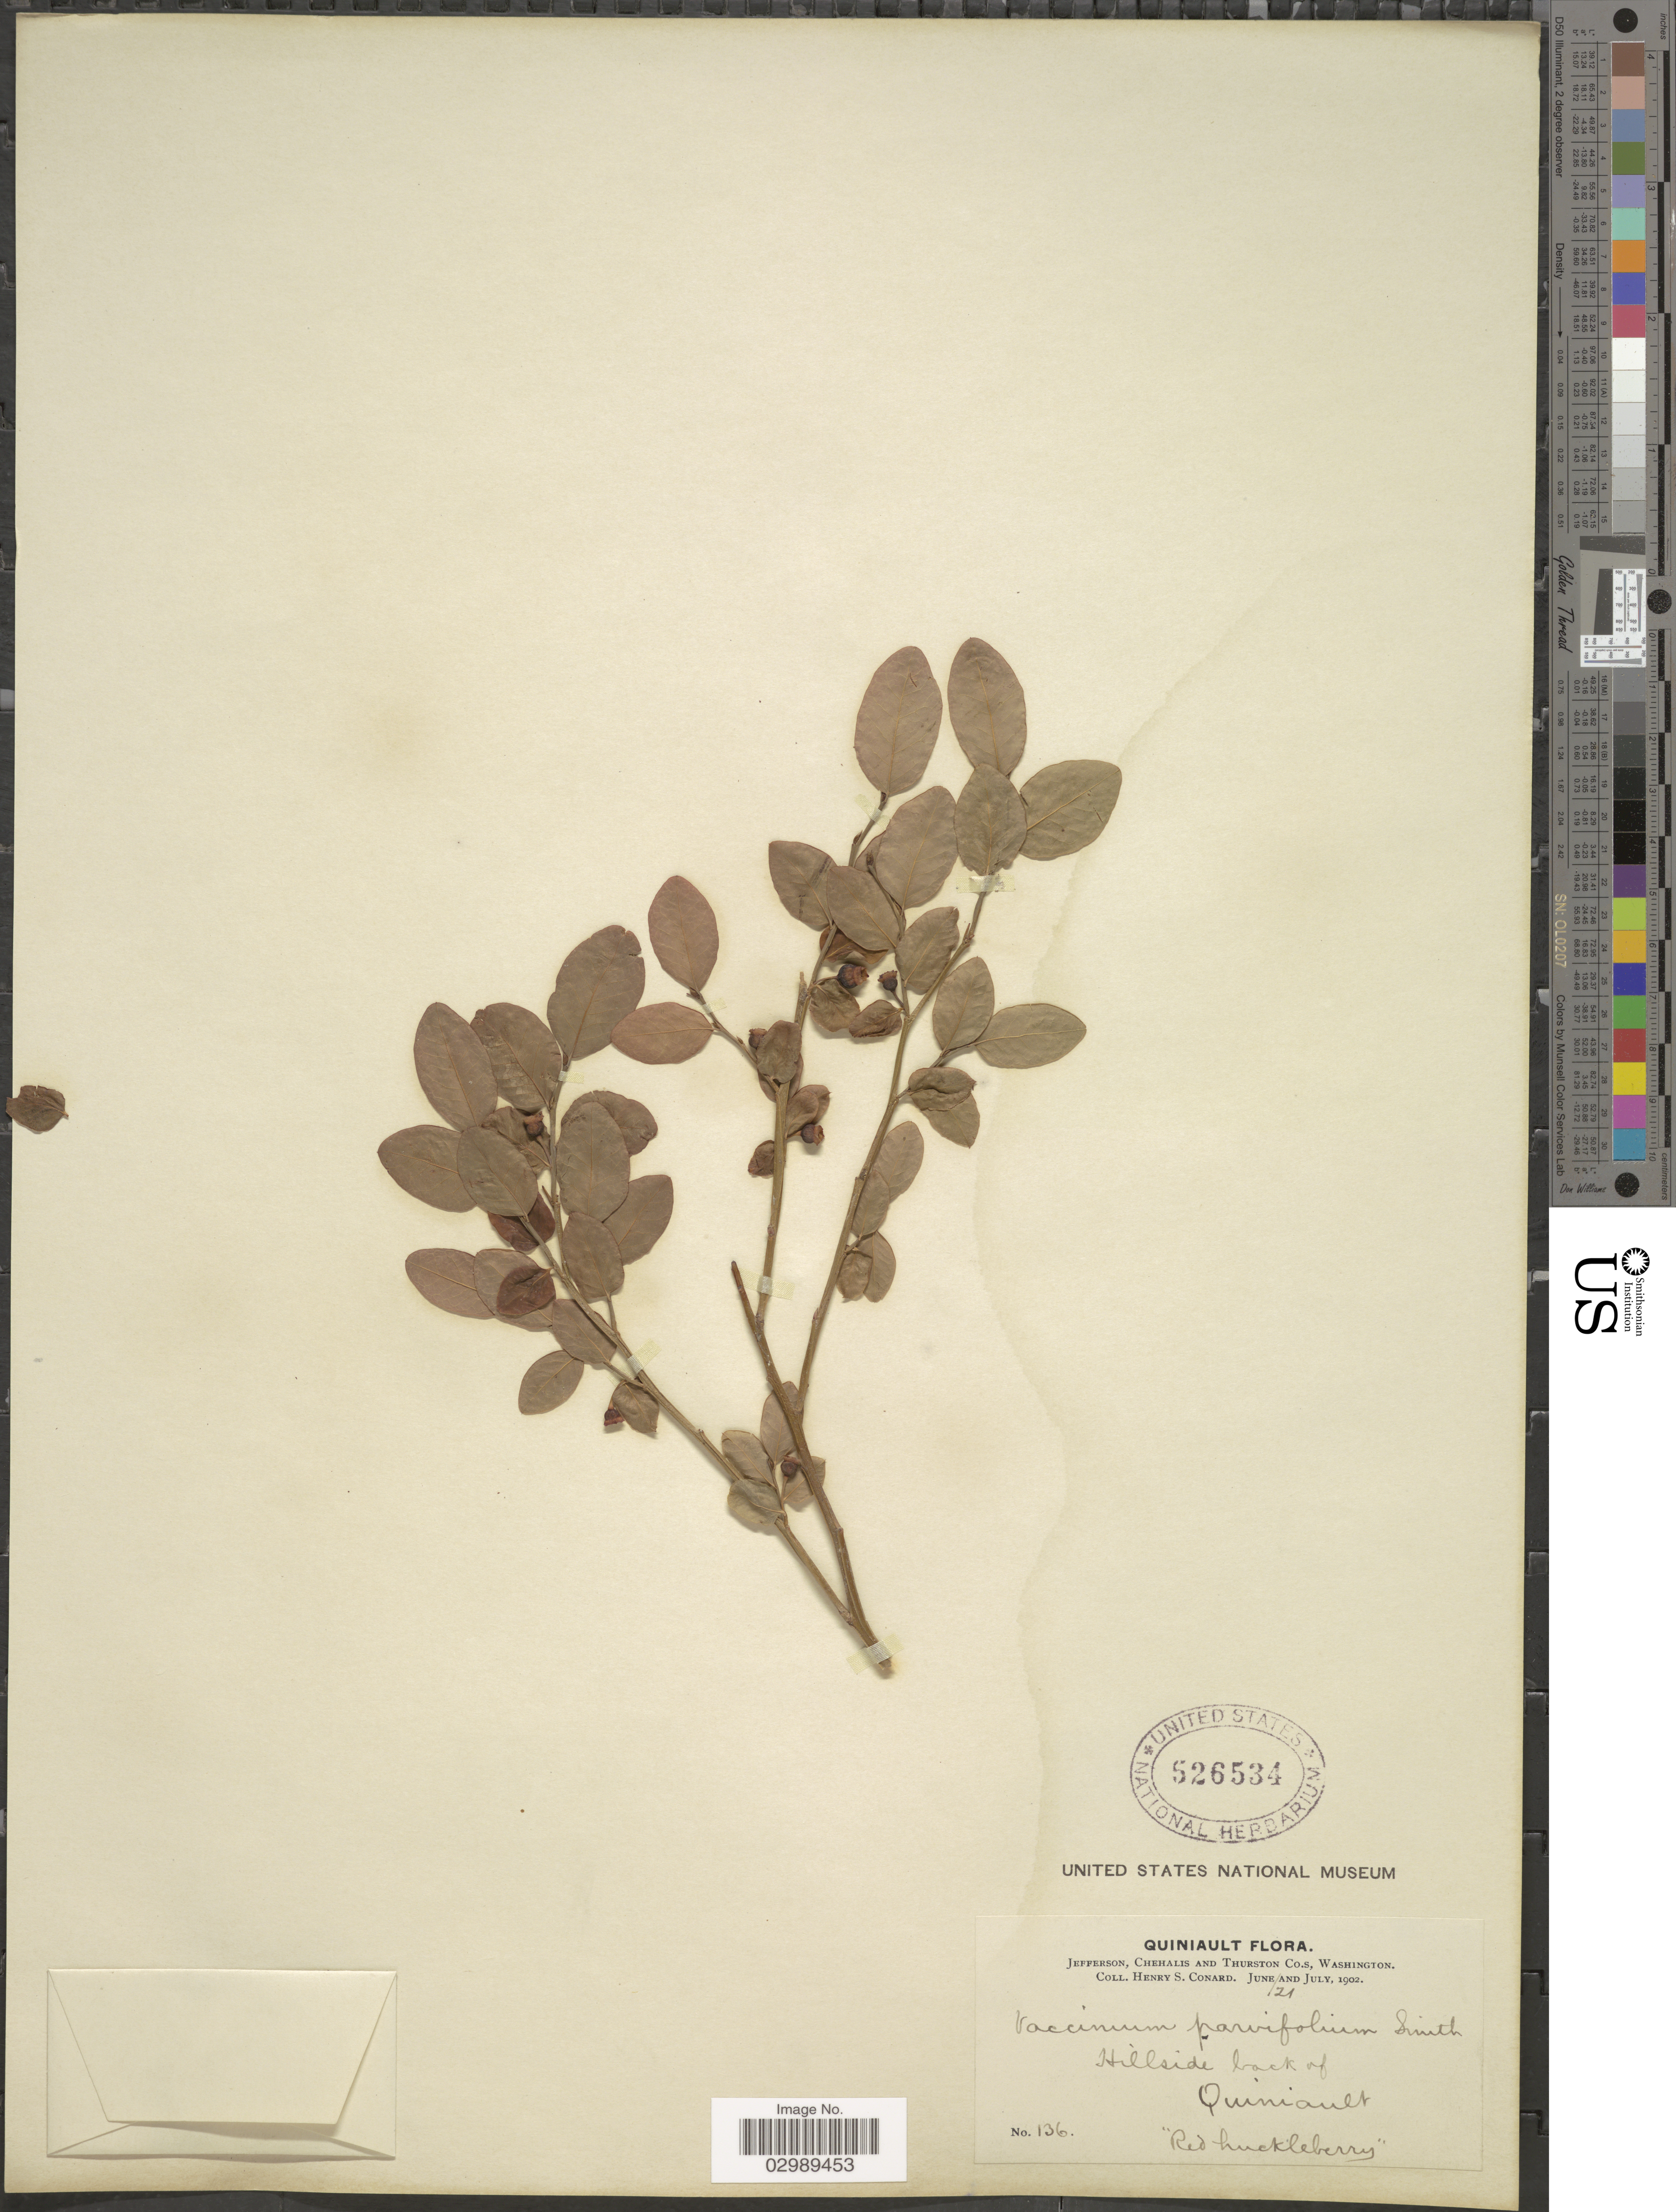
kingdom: Plantae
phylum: Tracheophyta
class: Magnoliopsida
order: Ericales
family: Ericaceae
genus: Vaccinium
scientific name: Vaccinium parvifolium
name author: Small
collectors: H. S. Conard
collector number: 136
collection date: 1902-06-21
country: United States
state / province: Washington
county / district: Thurston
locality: Quiniault, Jefferson, Chehalis and Thurston Co.s, Washington., Hillside back of Quiniault.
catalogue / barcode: US 526534